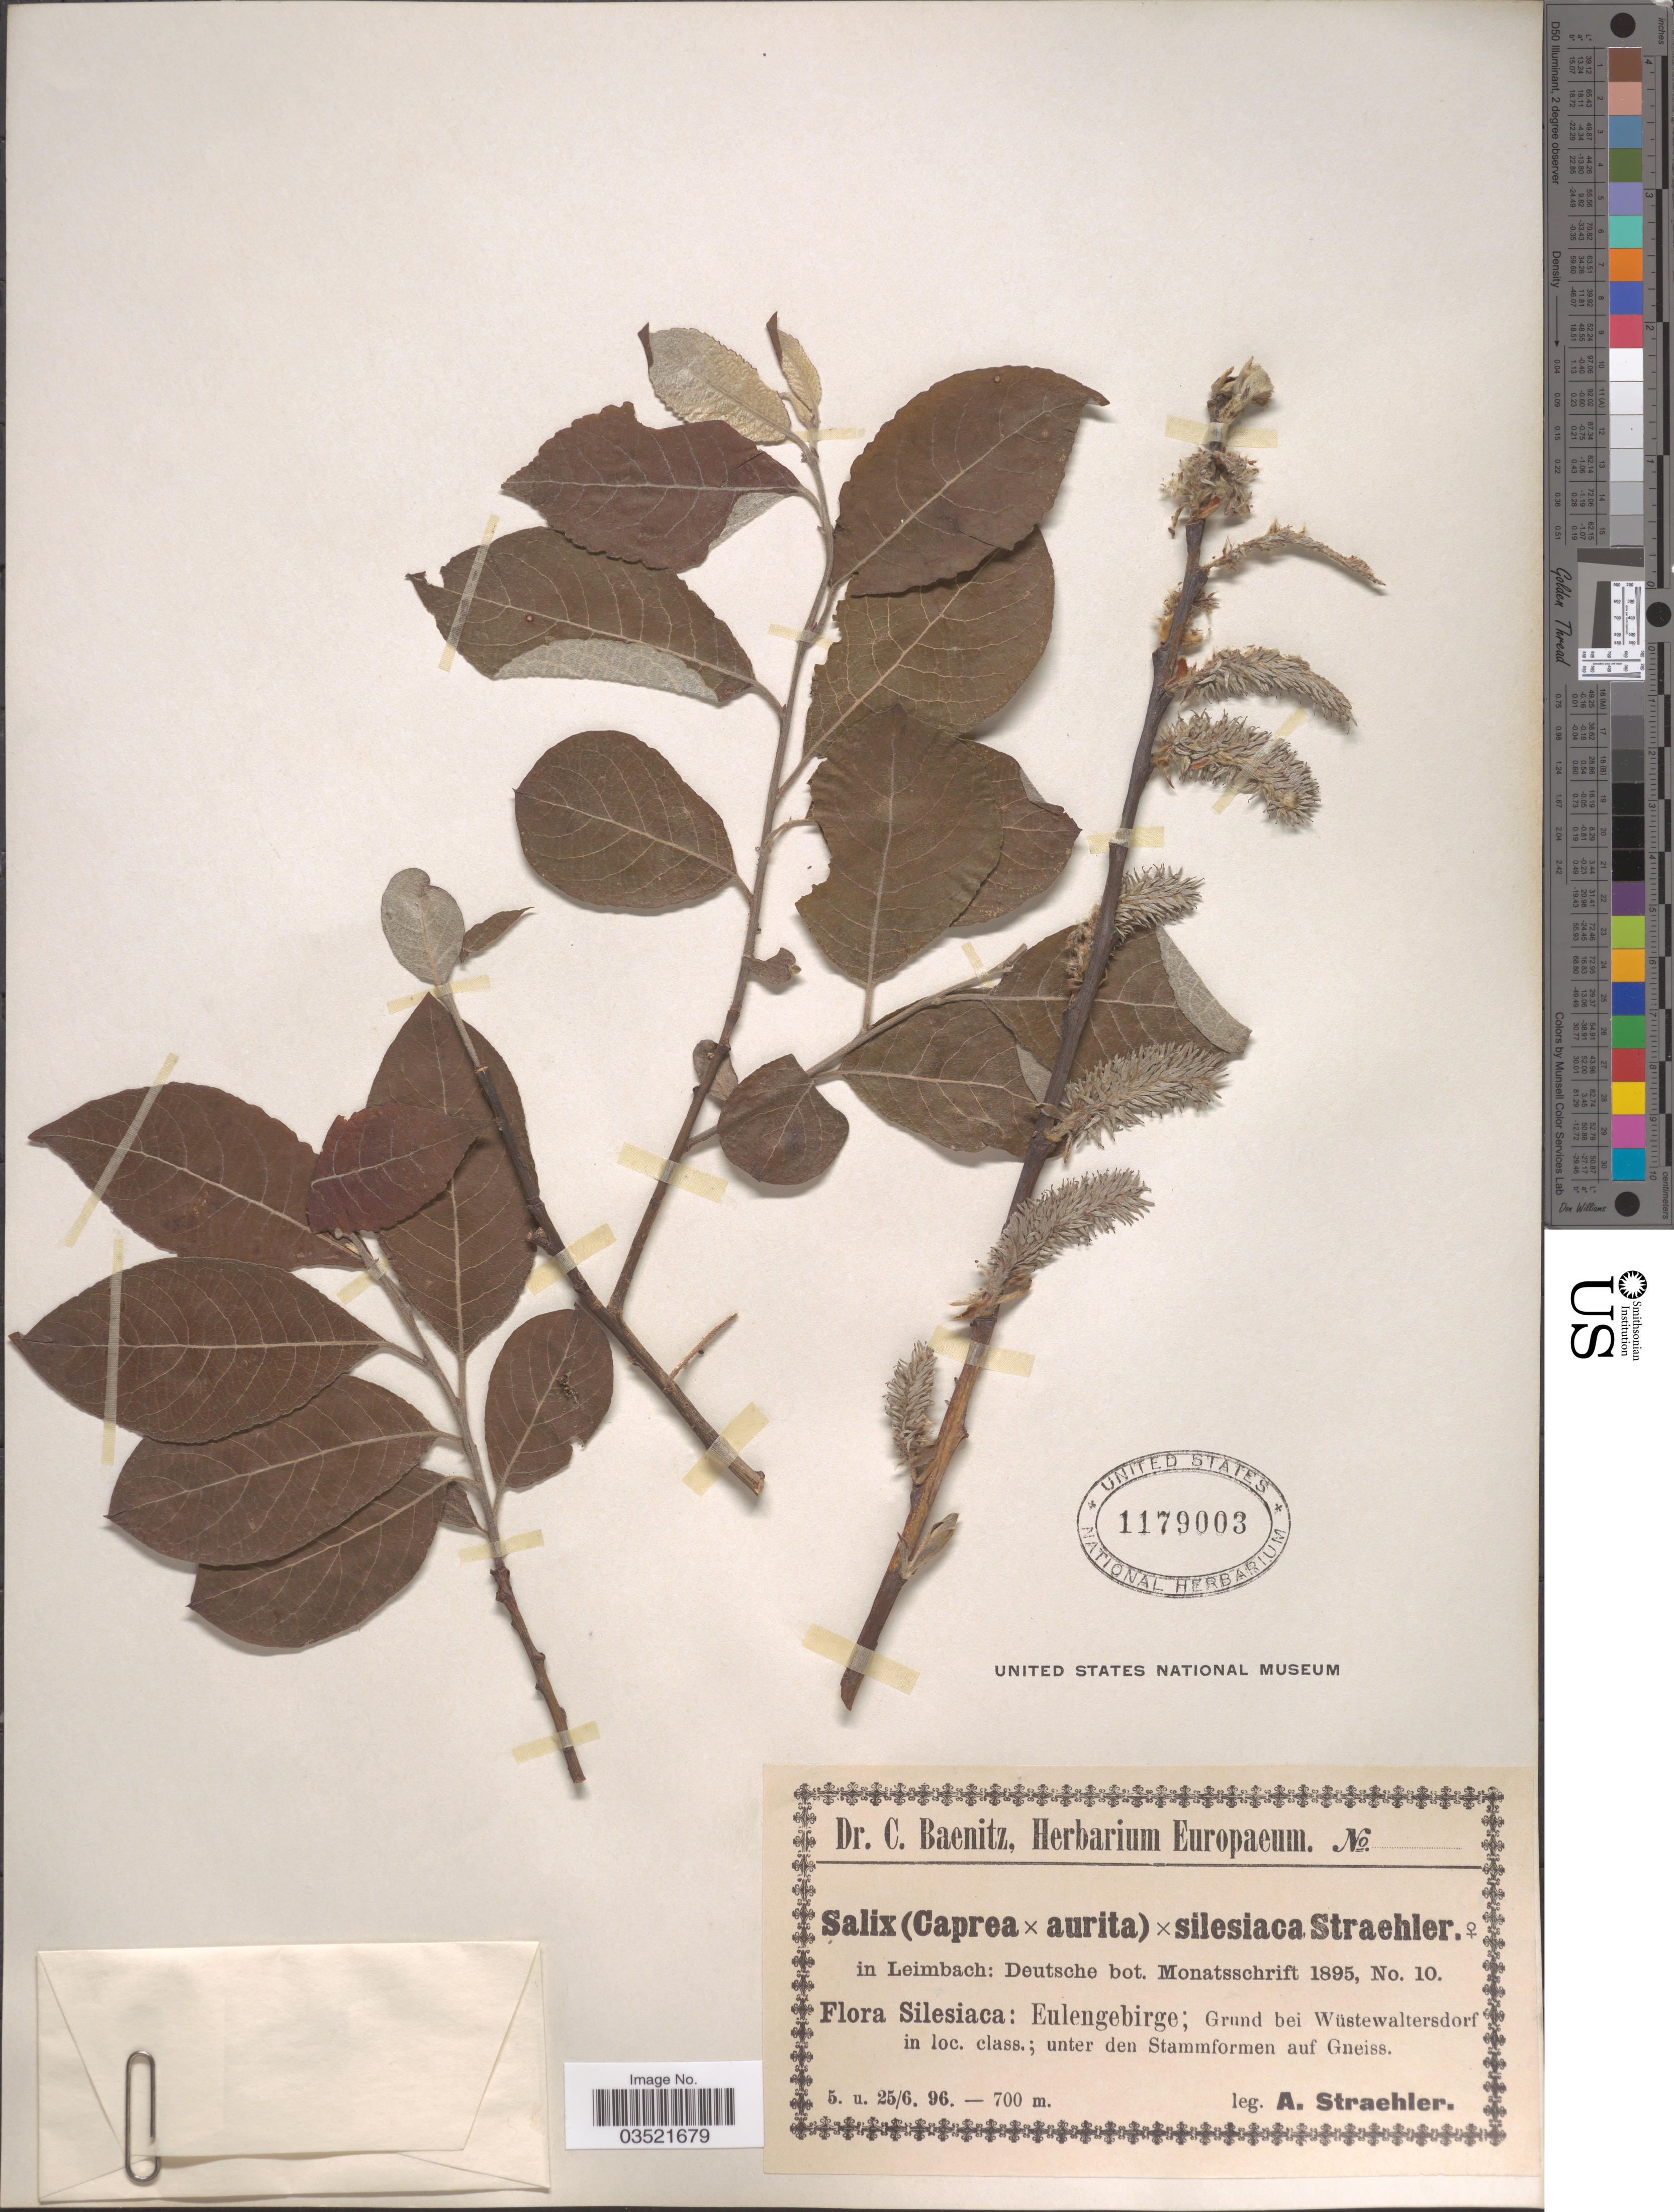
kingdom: Plantae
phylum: Tracheophyta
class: Magnoliopsida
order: Malpighiales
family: Salicaceae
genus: Salix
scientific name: Salix caprea x S. aurita L. x S. silesiaca Willd.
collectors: A. Straehler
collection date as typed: Transcribed d/m/y: 5/6/96 to 25/6/96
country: Poland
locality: Silesiaca: Eulengebirge; Grund bei Wüstewaltersdorf in loc. class; unter den Stammformen auf Gneiss.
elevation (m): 700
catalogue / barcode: US 1179003